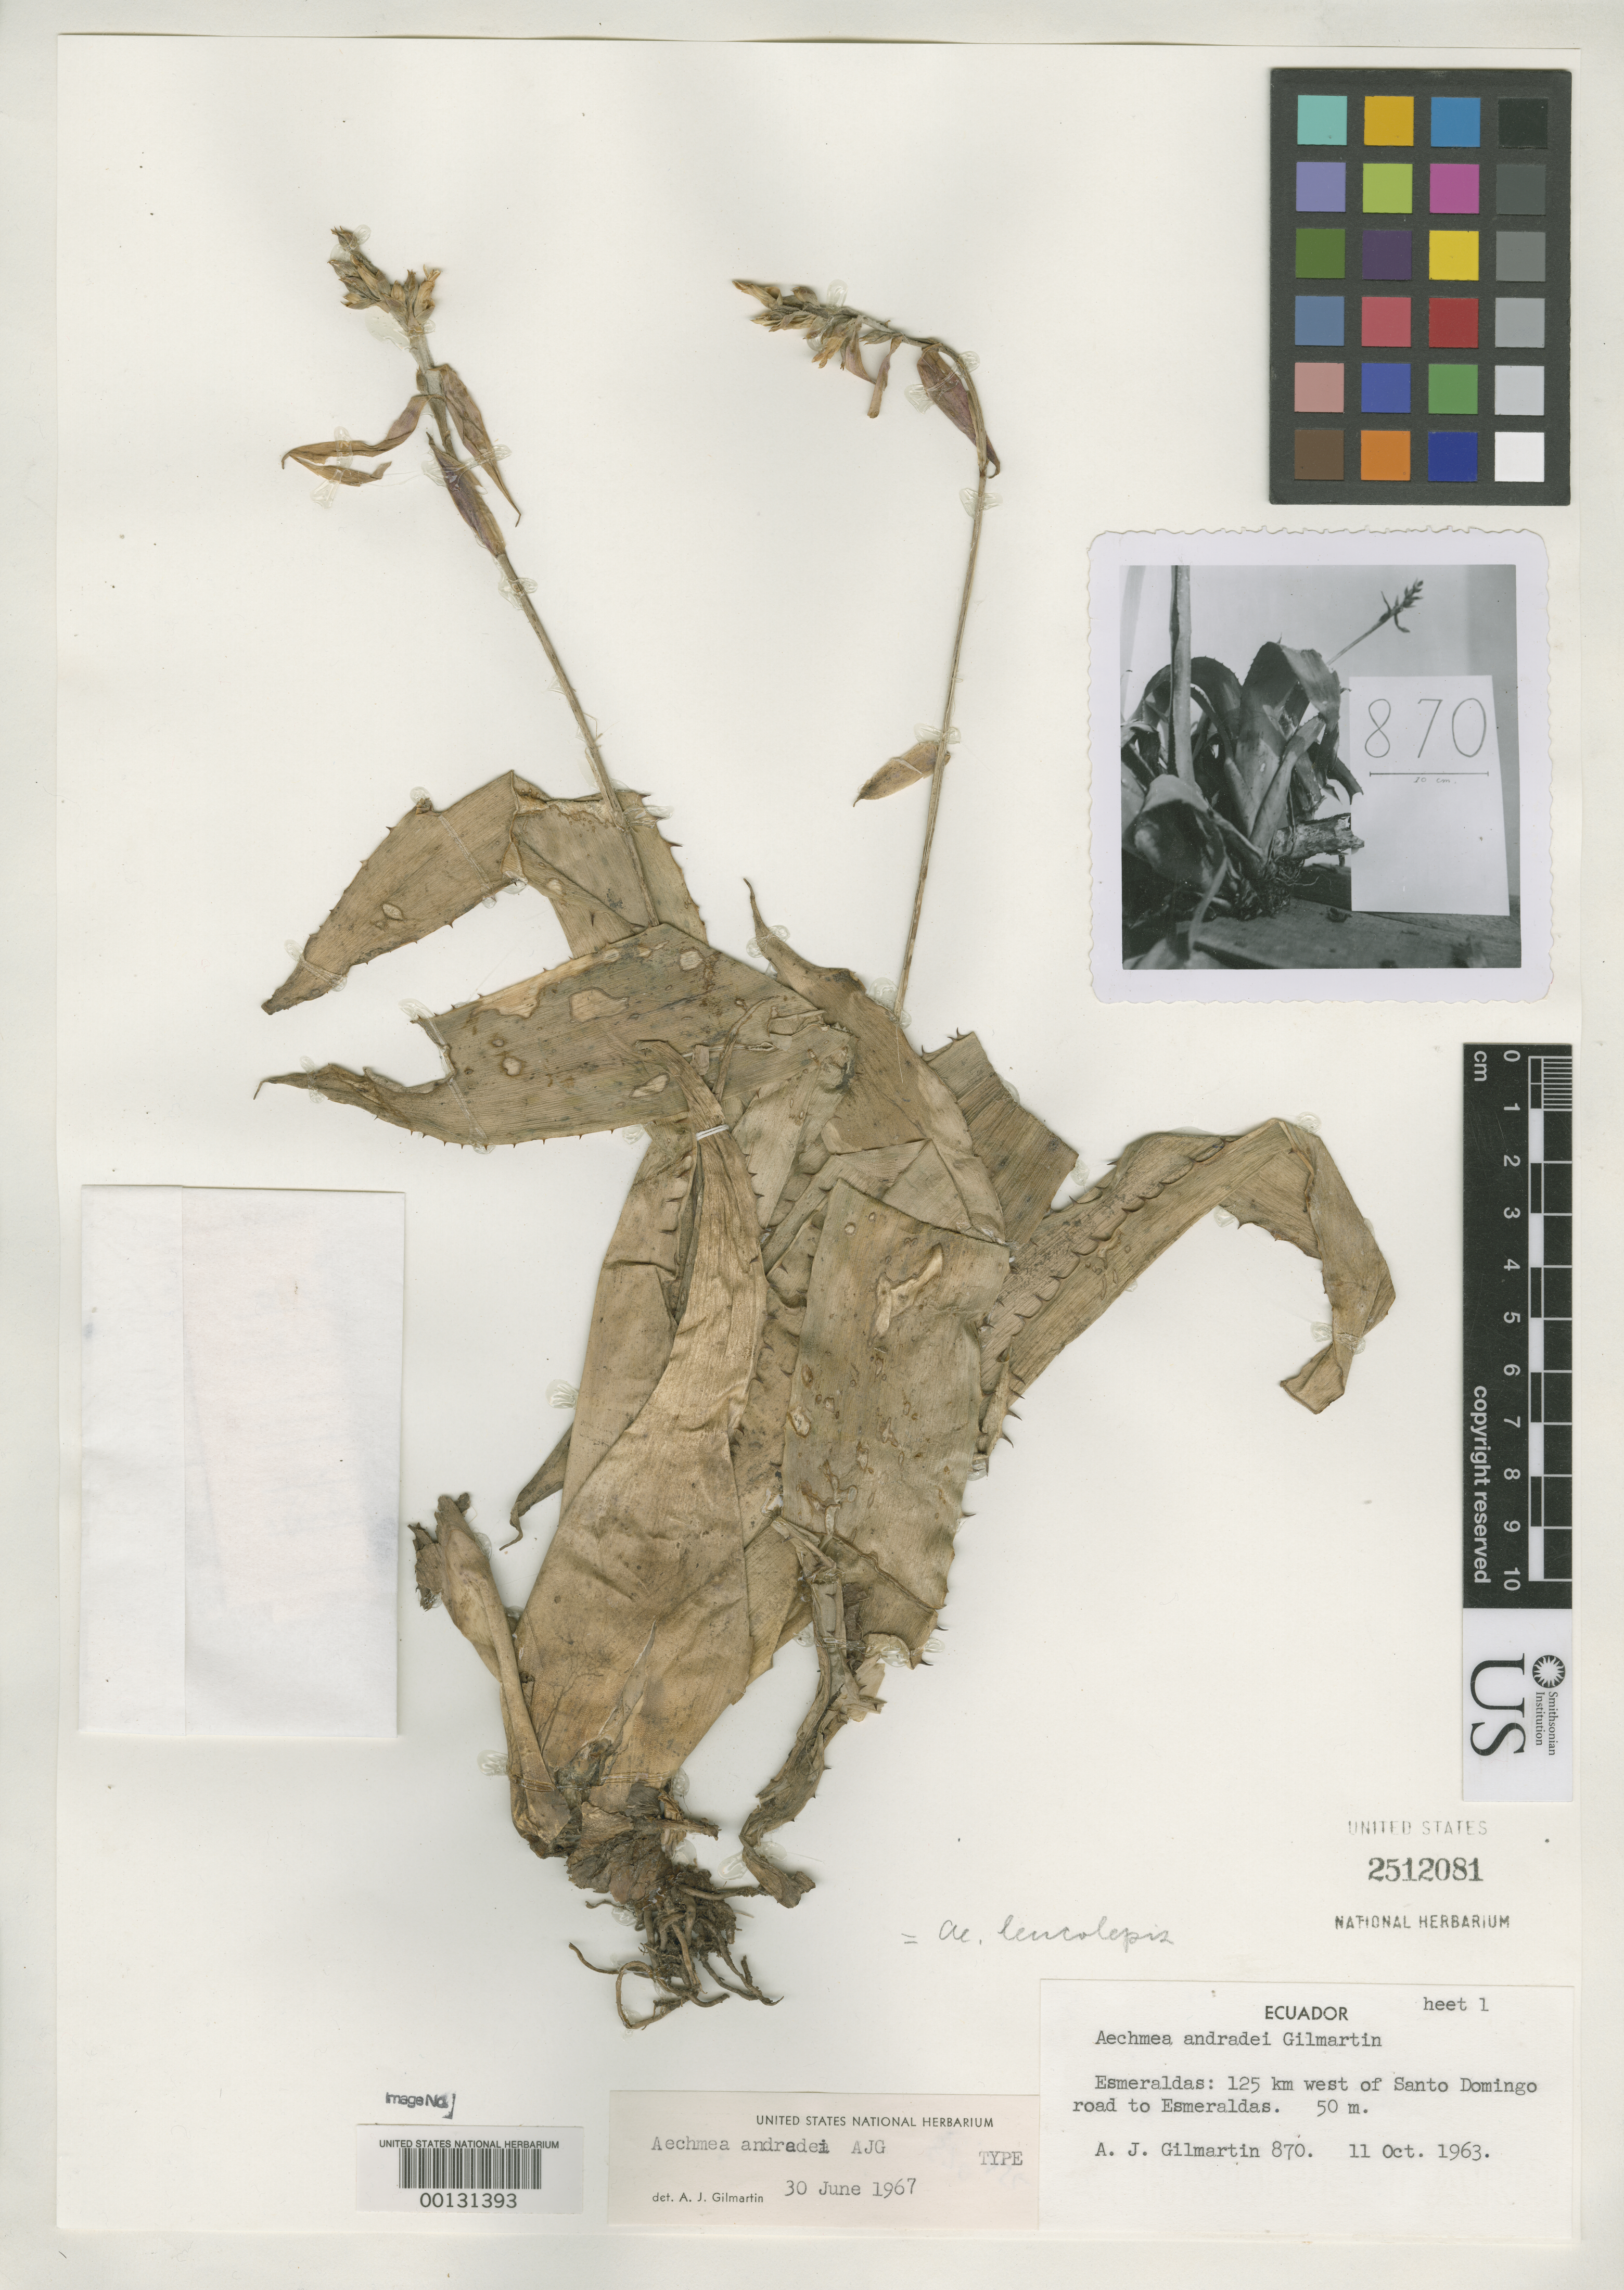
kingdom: Plantae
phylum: Tracheophyta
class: Liliopsida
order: Poales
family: Bromeliaceae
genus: Aechmea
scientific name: Aechmea andradei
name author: Gilmartin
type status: Holotype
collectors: A. J. Gilmartin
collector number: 870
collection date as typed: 11 Oct 1963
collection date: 1963-10-11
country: Ecuador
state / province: Esmeraldas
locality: Esmeraldas.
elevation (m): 50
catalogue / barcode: US 2512081